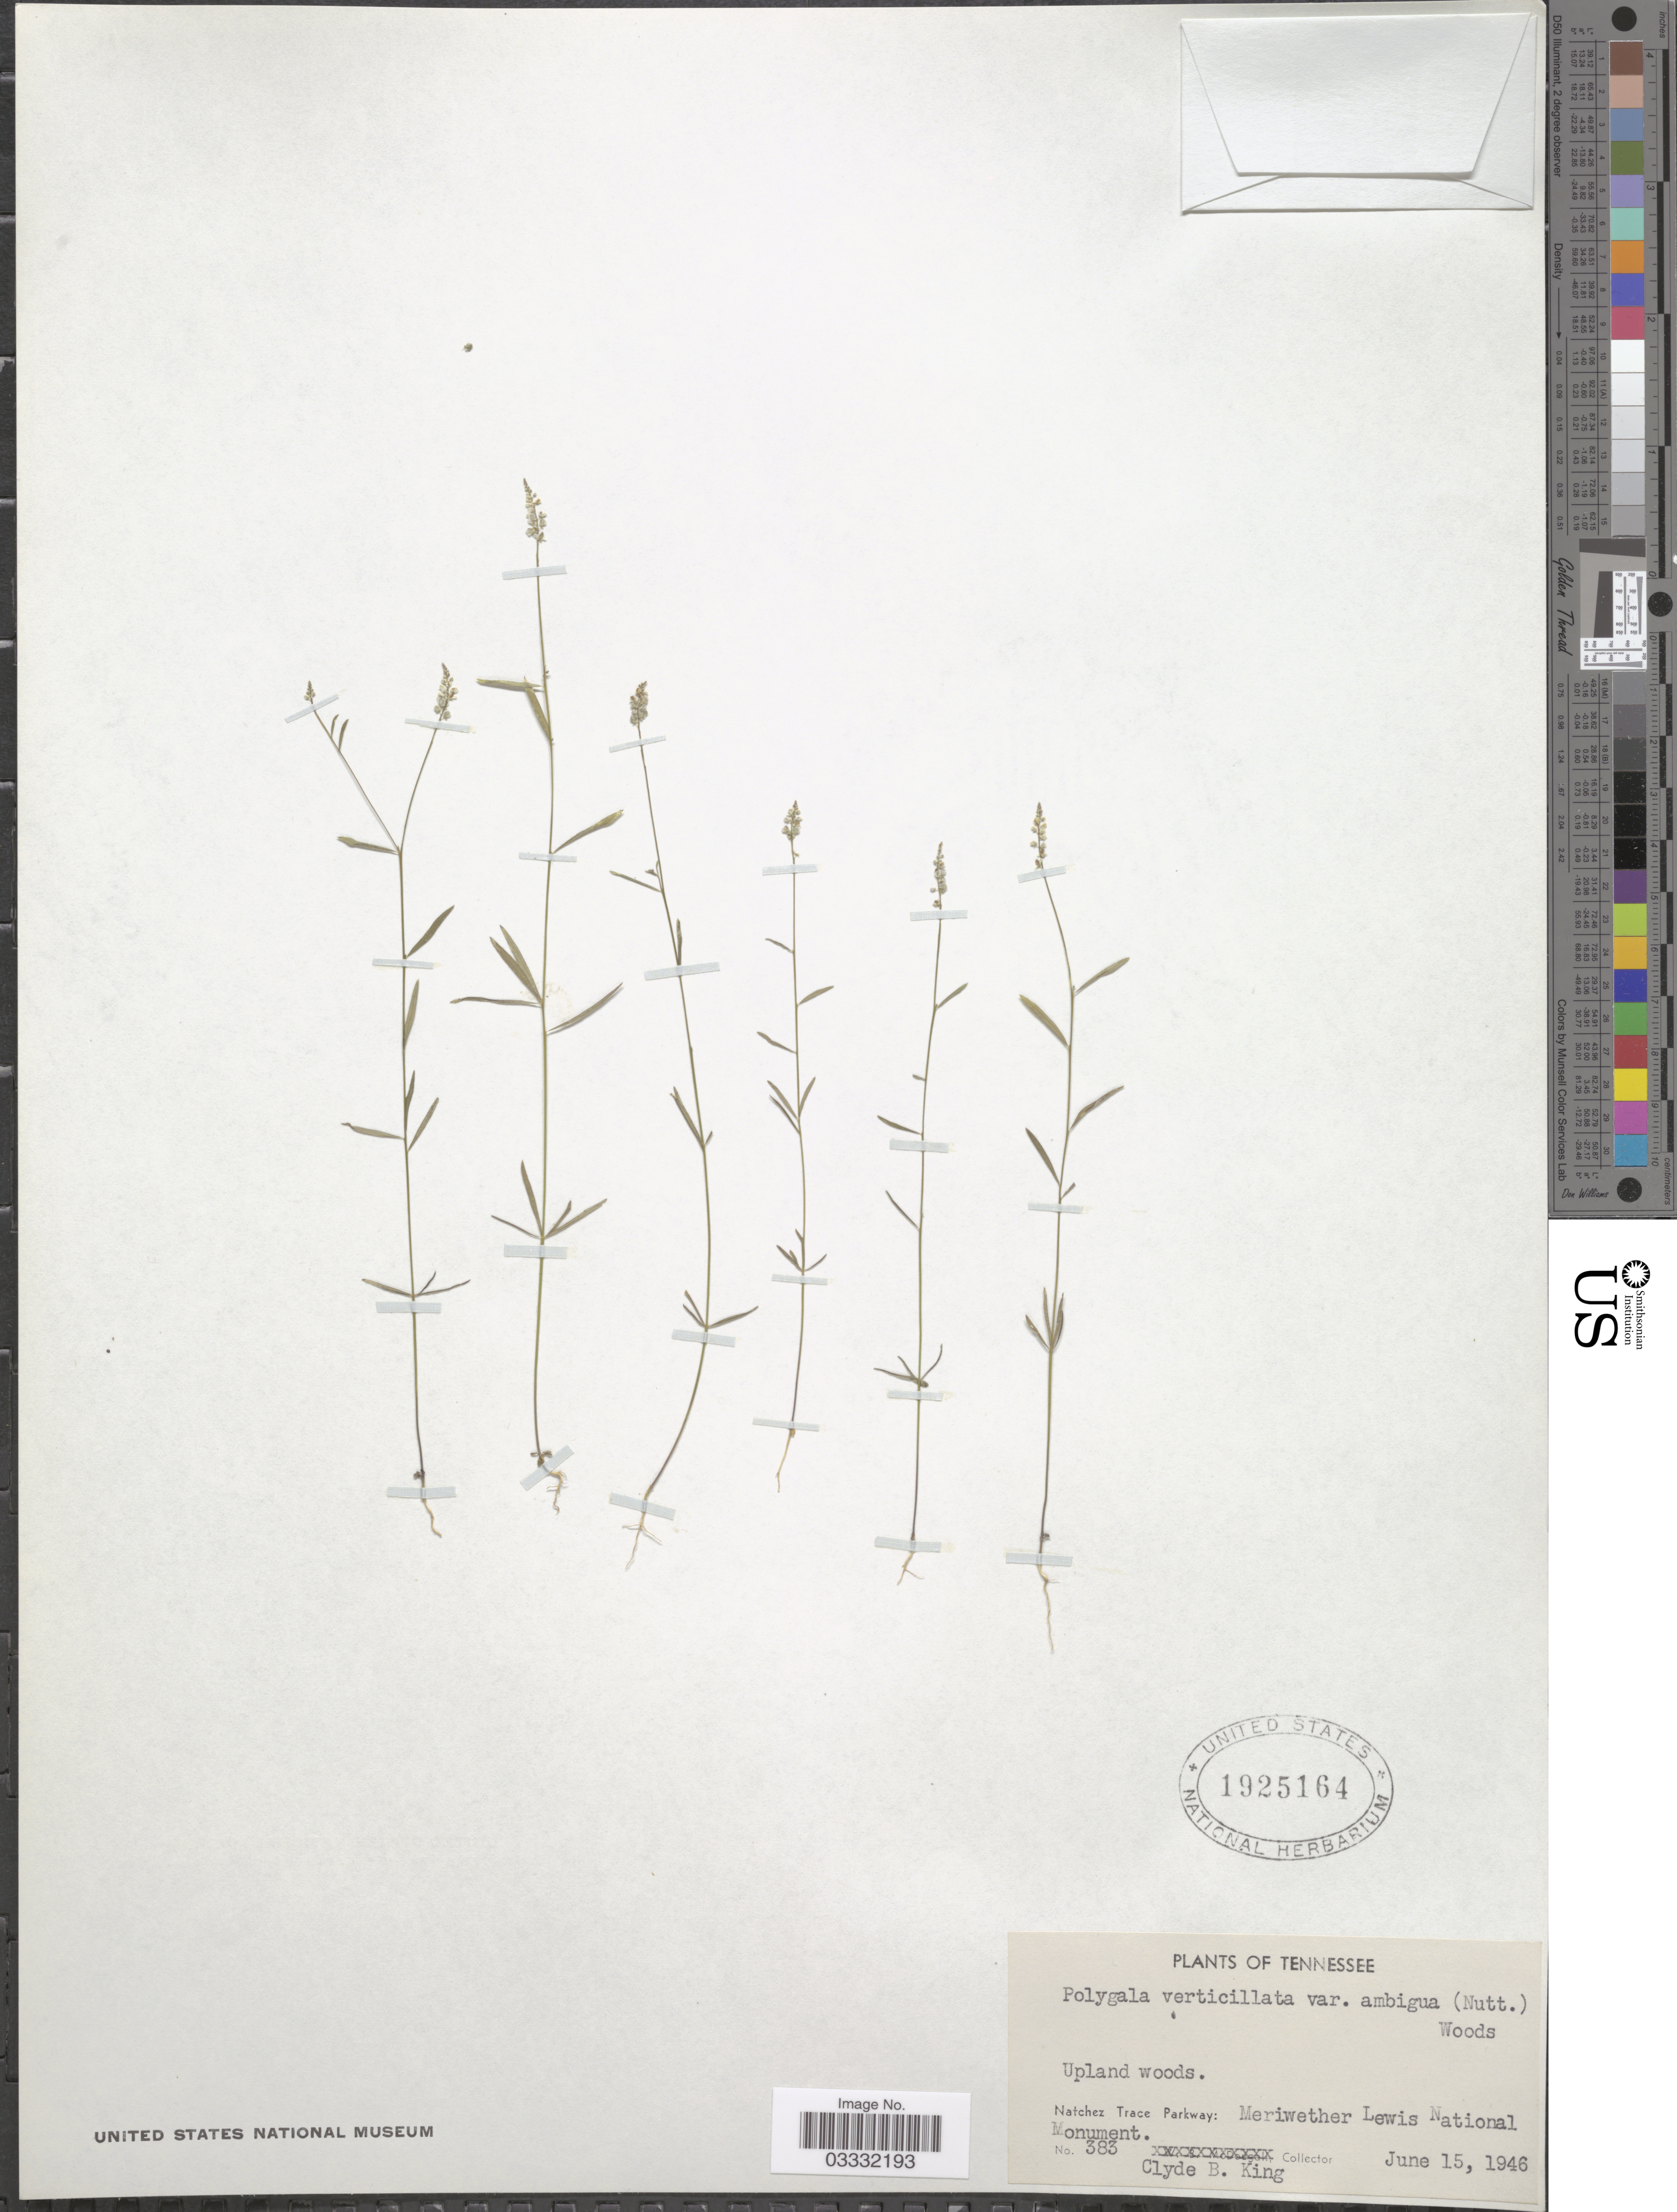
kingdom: Plantae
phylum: Tracheophyta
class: Magnoliopsida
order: Fabales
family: Polygalaceae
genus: Polygala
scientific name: Polygala verticillata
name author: L.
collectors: C. King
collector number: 383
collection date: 1946-06-15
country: United States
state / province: Tennessee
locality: Natchez Trace Parkway: Meriwether Lewis National Monument.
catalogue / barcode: US 1925164